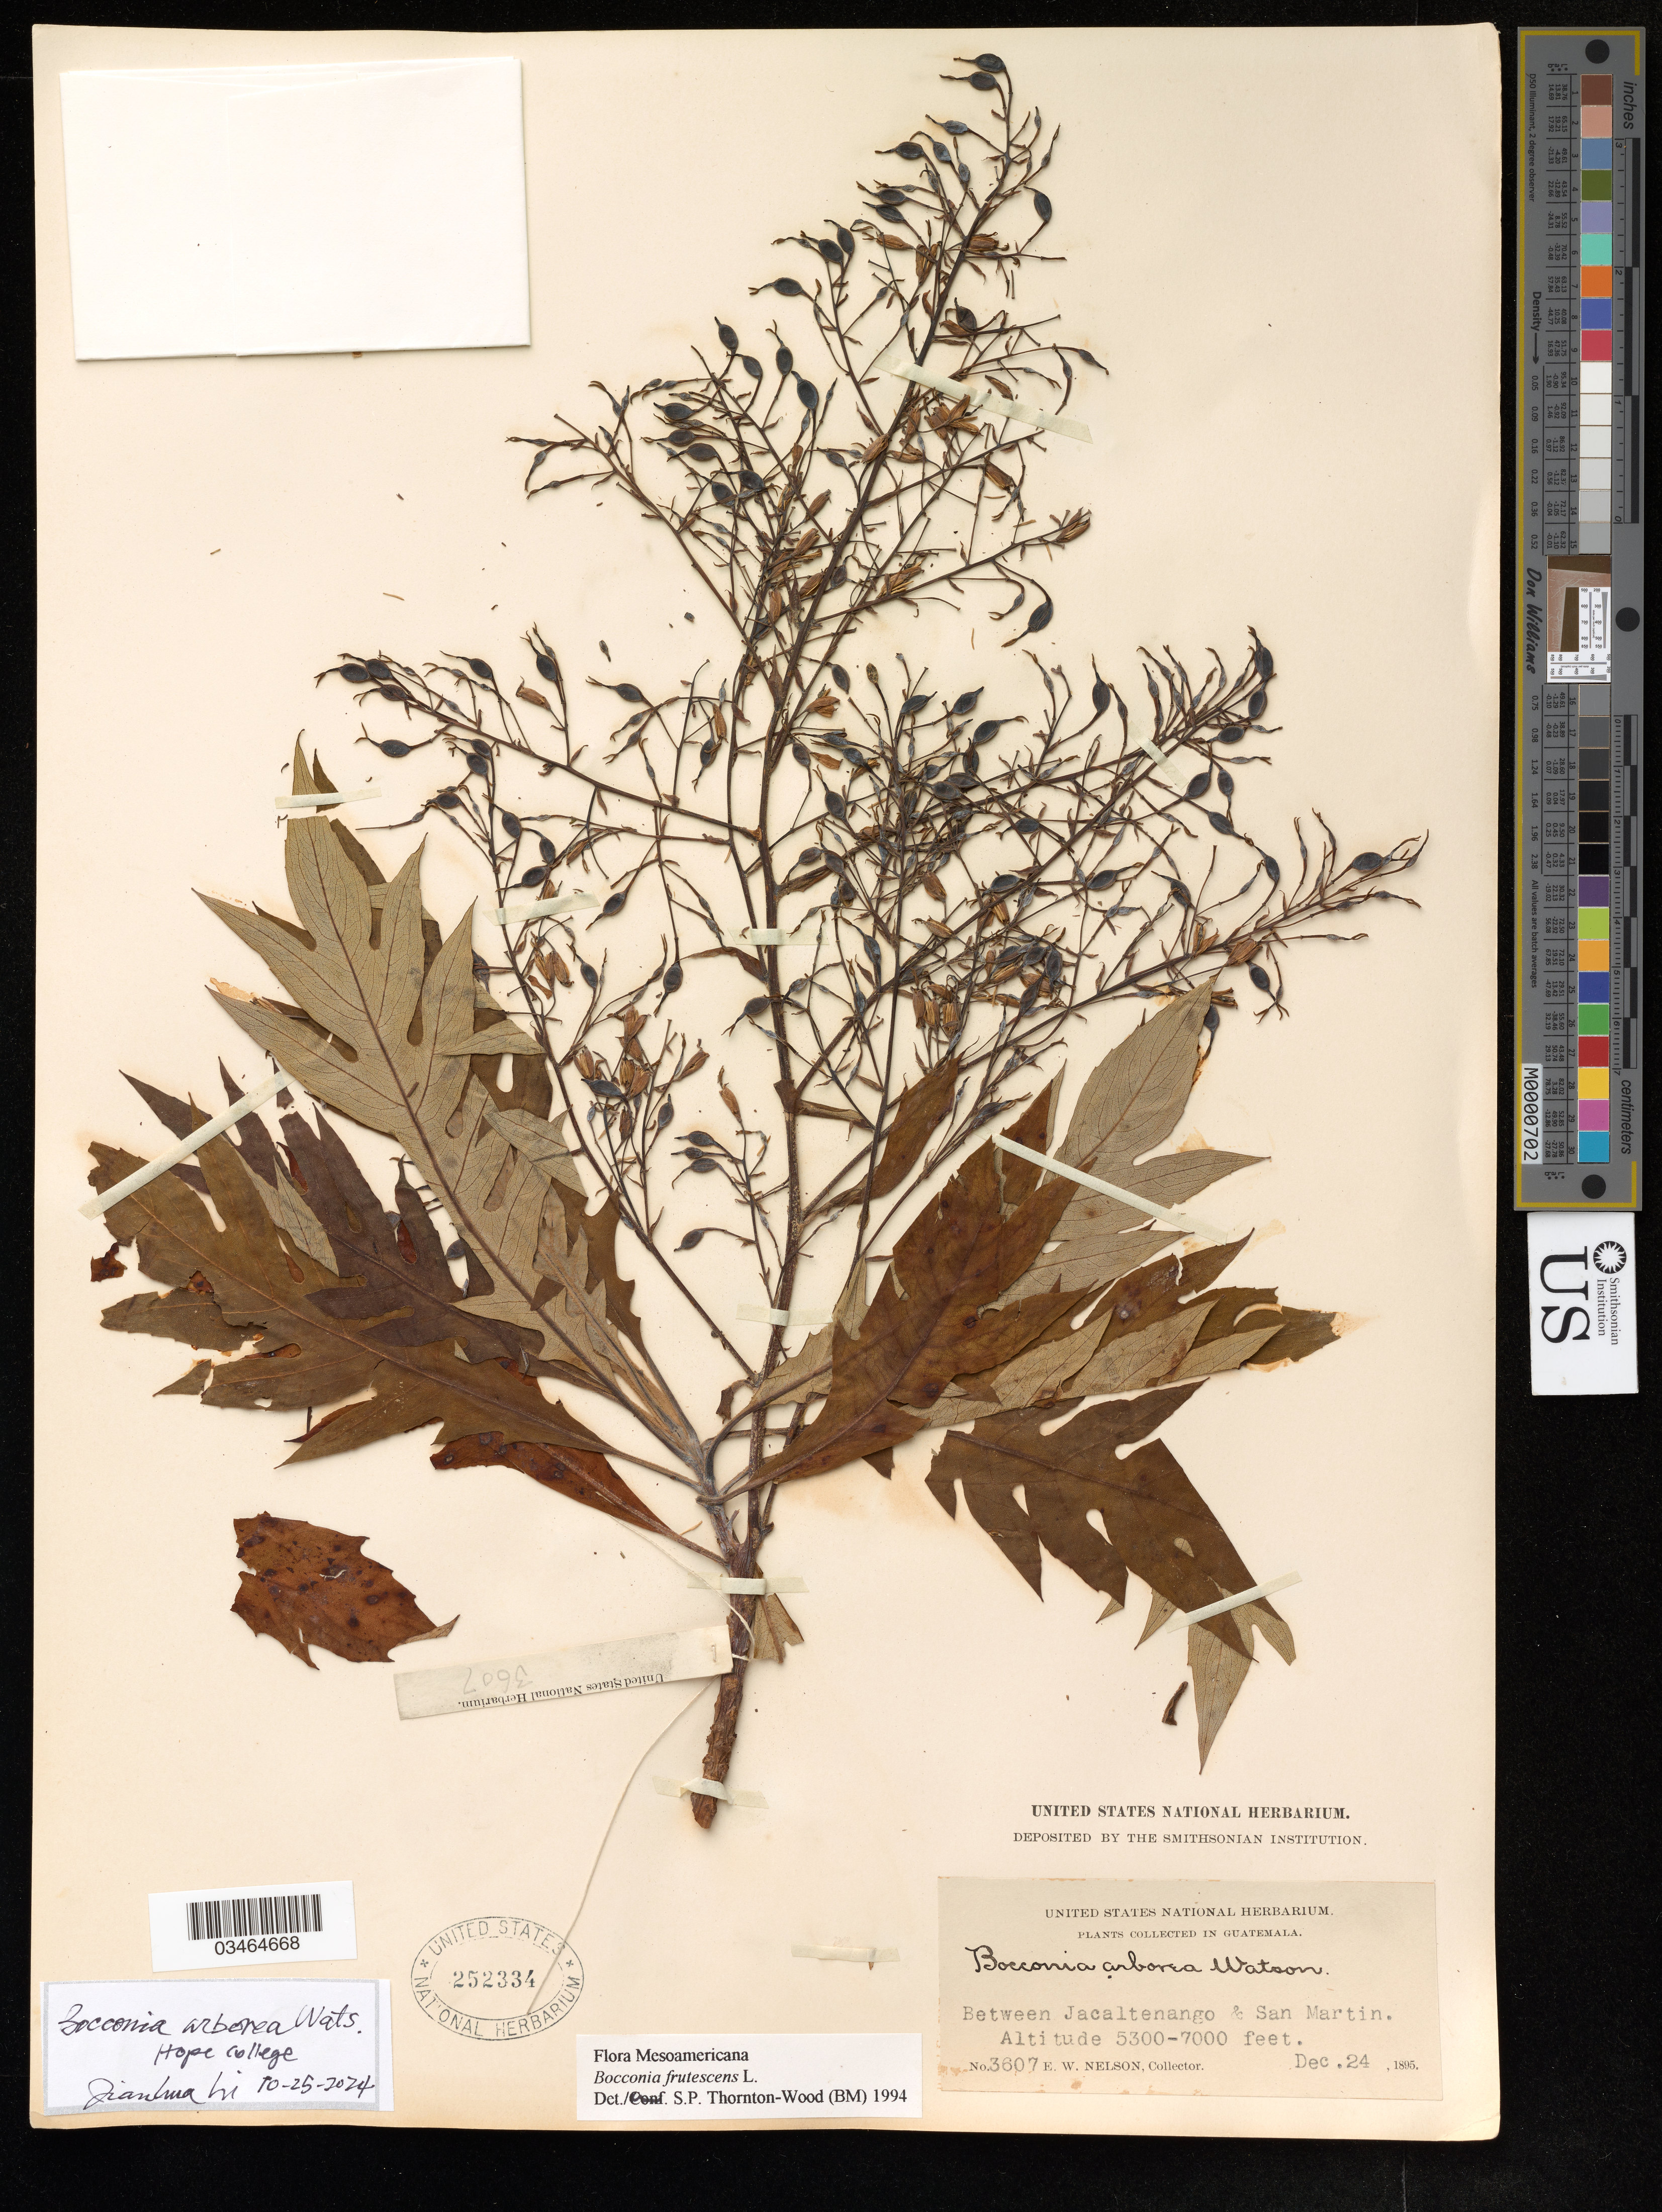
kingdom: Plantae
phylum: Tracheophyta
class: Magnoliopsida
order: Ranunculales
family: Papaveraceae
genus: Bocconia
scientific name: Bocconia arborea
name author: S. Watson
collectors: E. W. Nelson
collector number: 3607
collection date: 1895-12-24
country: Guatemala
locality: Between Jacaltenango & San Martin.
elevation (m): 1615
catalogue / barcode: US 252334